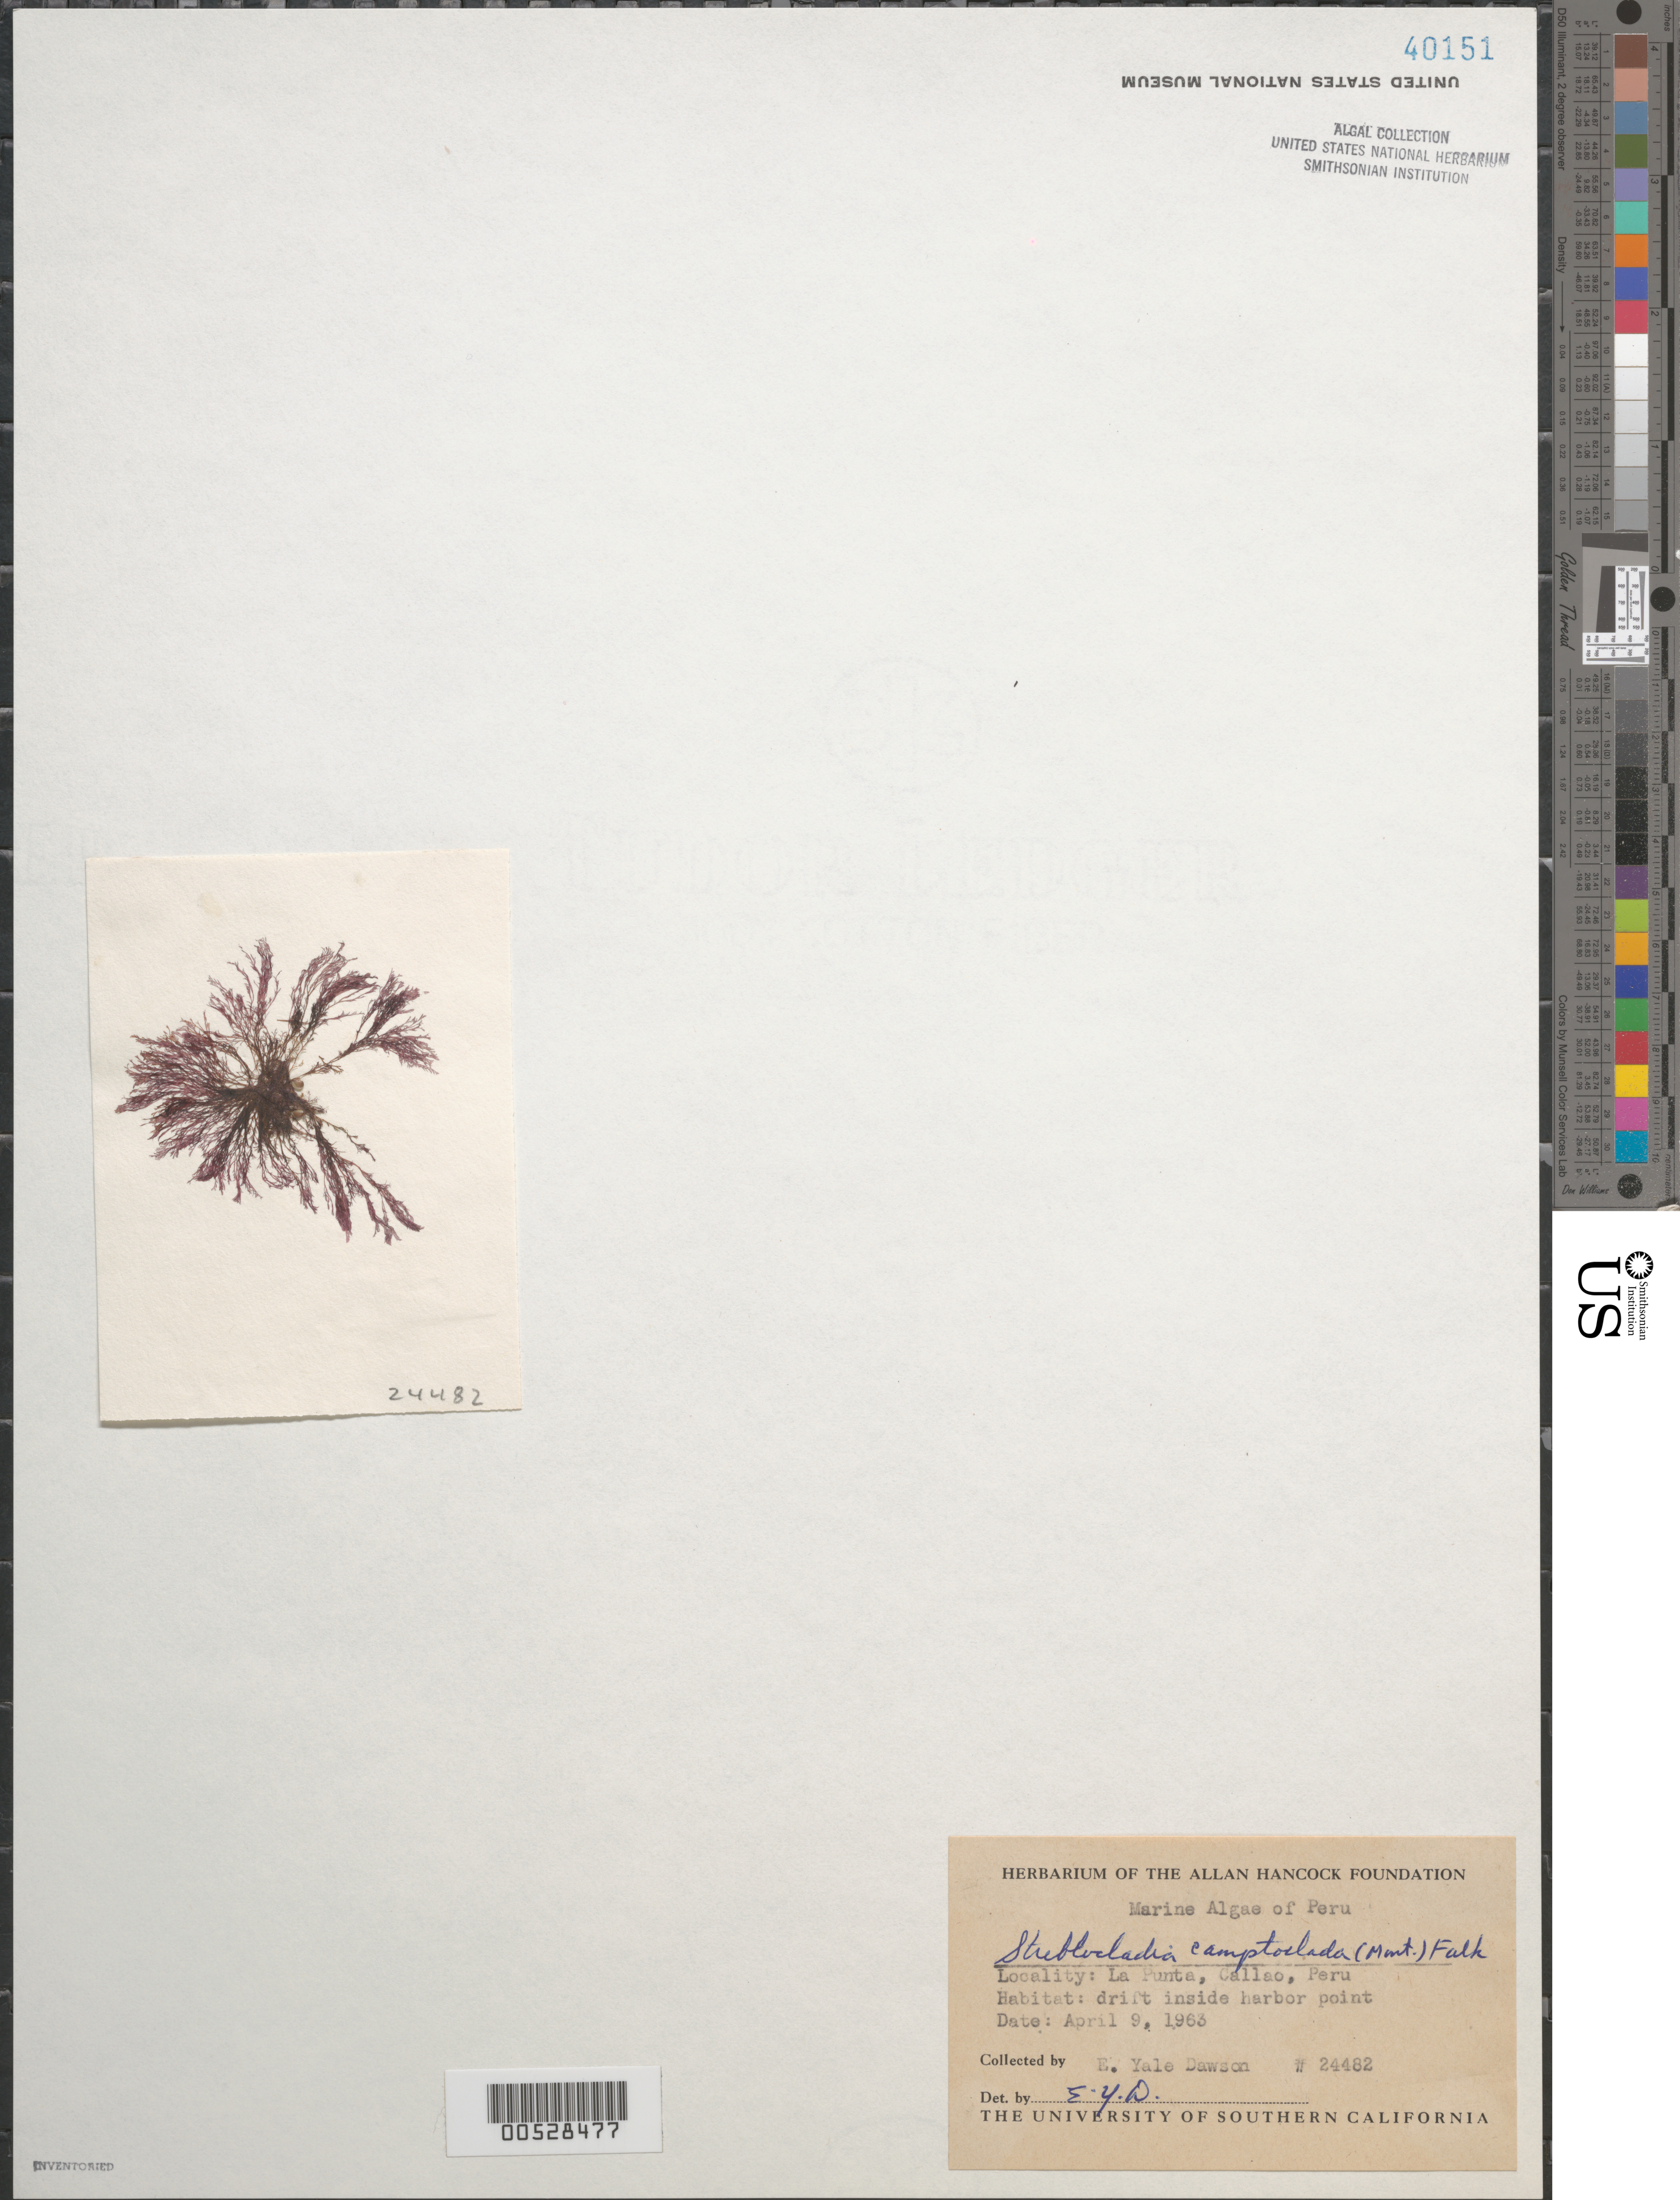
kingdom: Plantae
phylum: Rhodophyta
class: Florideophyceae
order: Ceramiales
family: Rhodomelaceae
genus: Streblocladia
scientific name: Streblocladia camptoclada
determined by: Dawson, E. Y.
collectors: E. Y. Dawson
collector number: EYD 24482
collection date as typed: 09 Apr 1963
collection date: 1963-04-09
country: Peru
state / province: Lima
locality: La punta, callao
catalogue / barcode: US 40151